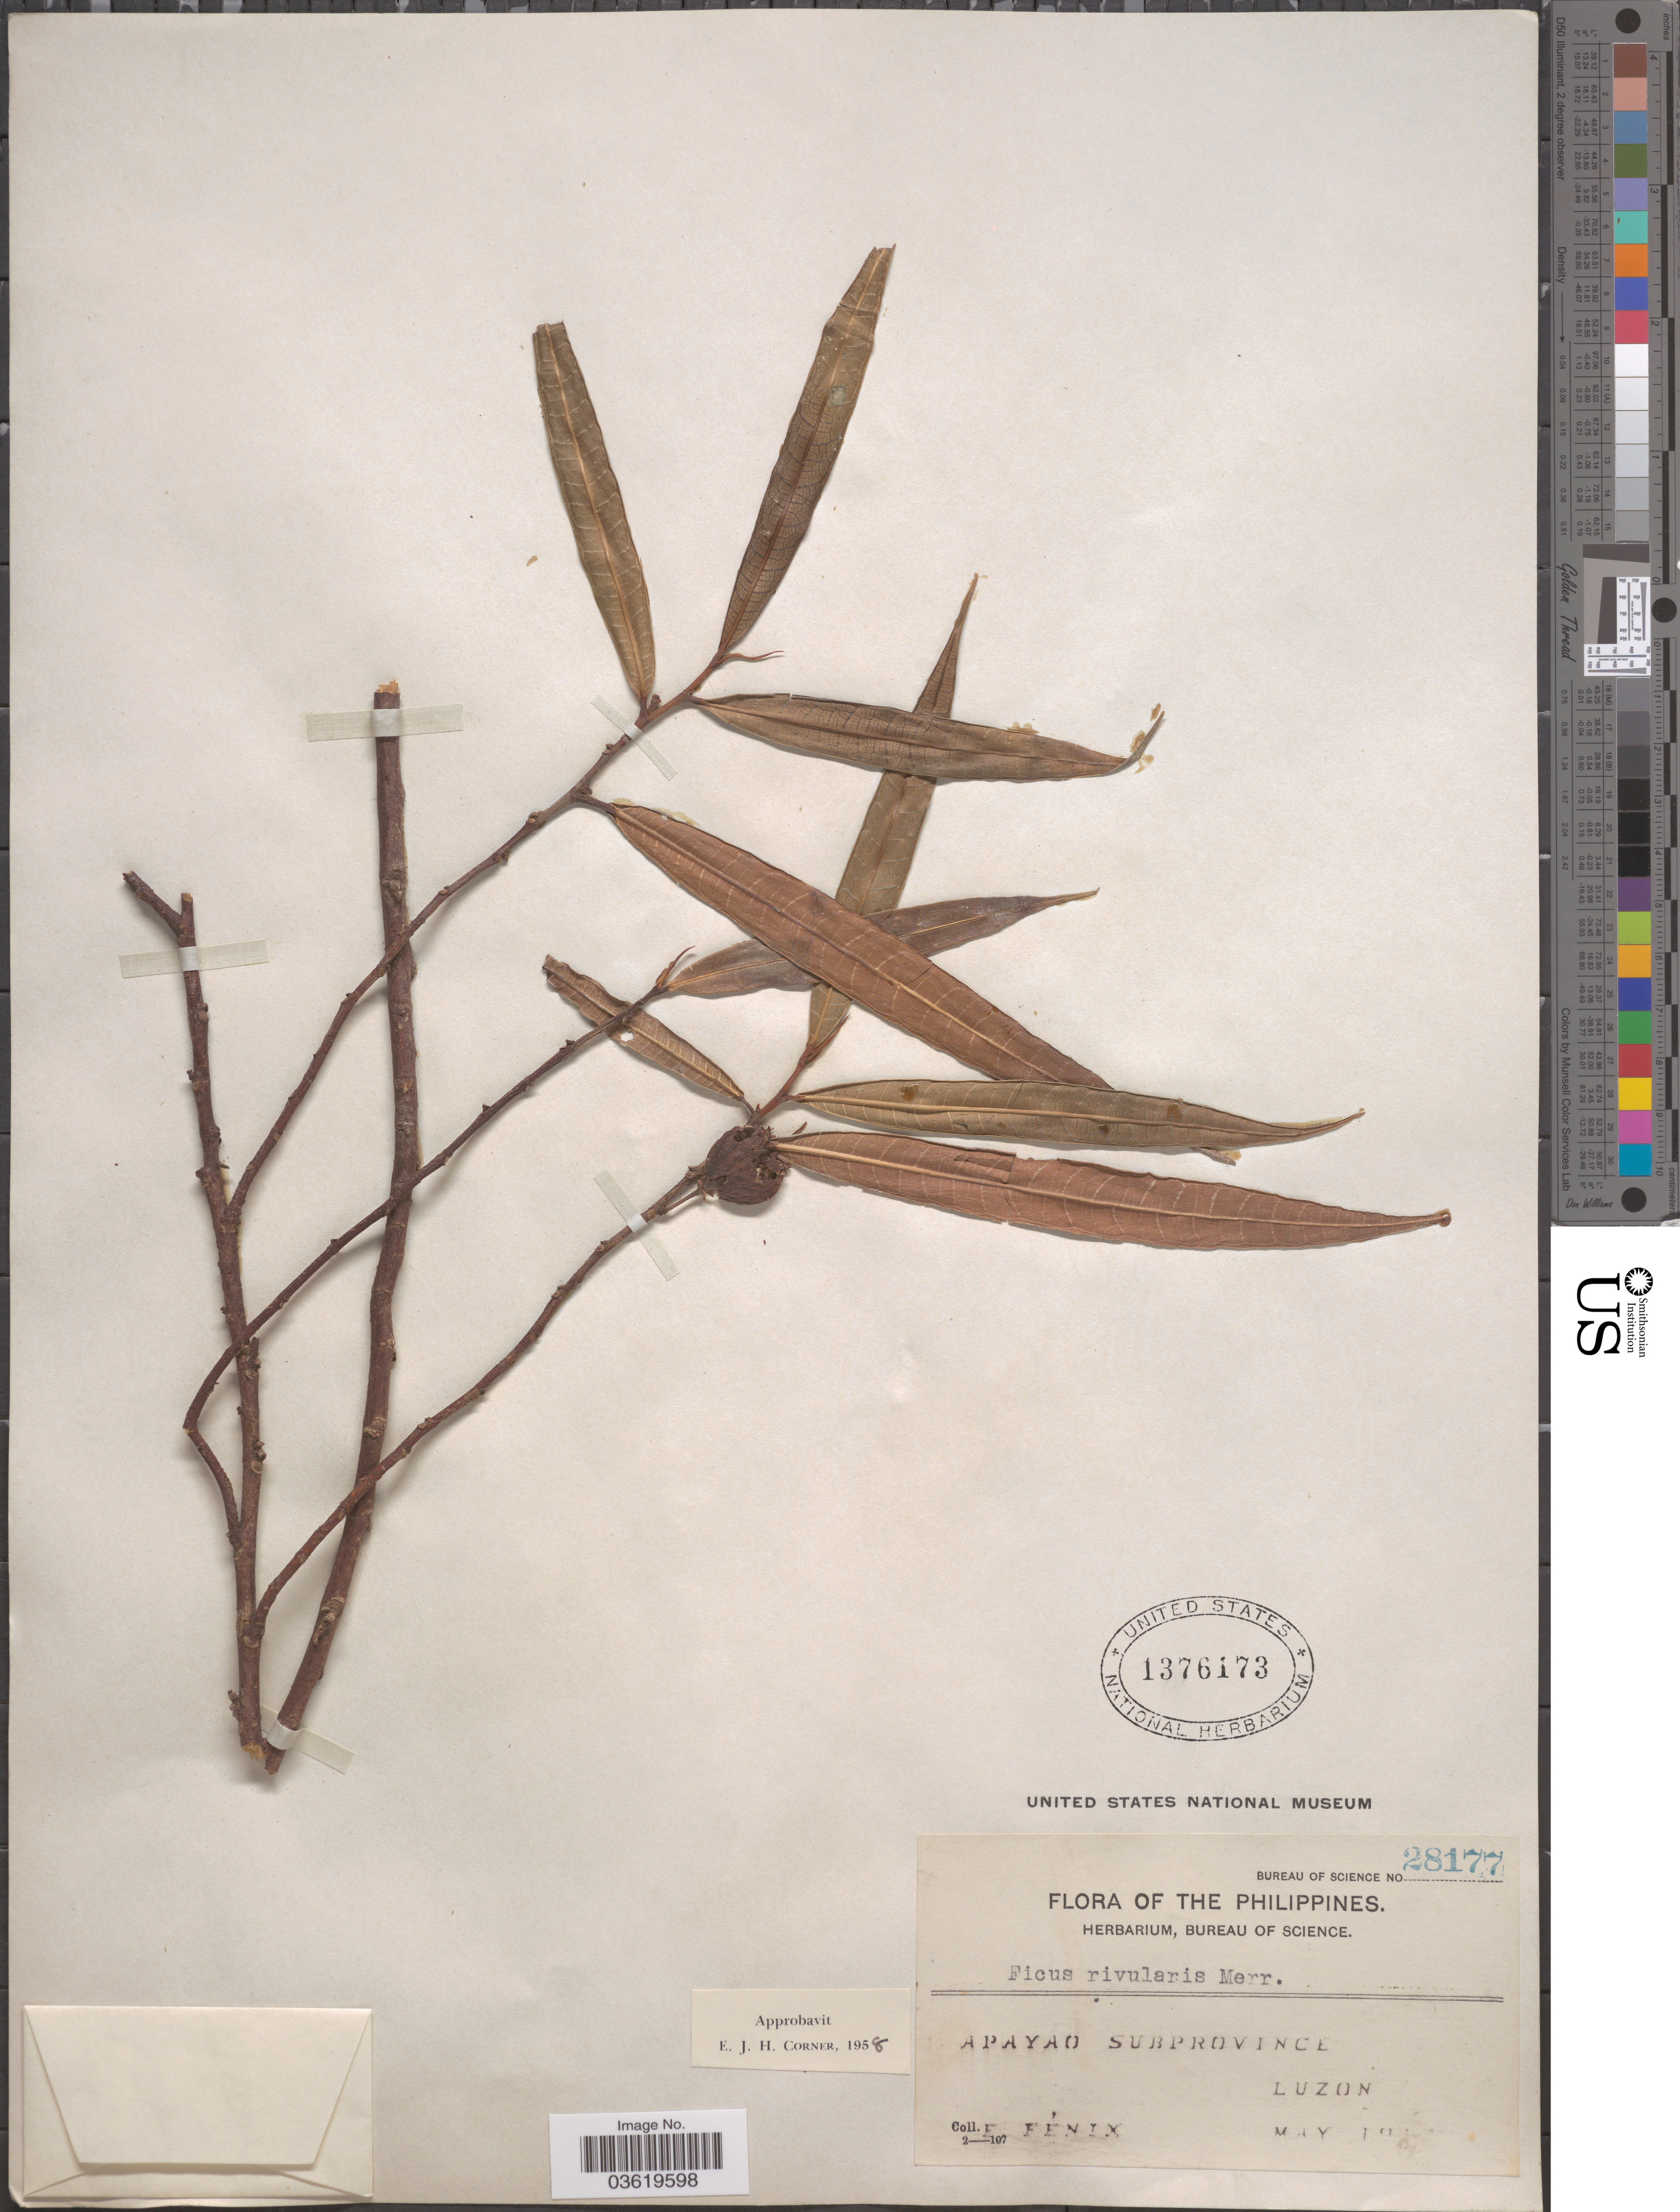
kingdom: Plantae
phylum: Tracheophyta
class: Magnoliopsida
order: Rosales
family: Moraceae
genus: Ficus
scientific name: Ficus rivularis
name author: Merr.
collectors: E. Fénix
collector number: Bureau of Science 28177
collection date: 1917-05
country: Philippines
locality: Apayao Subprovince. Luzon.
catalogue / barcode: US 1376173